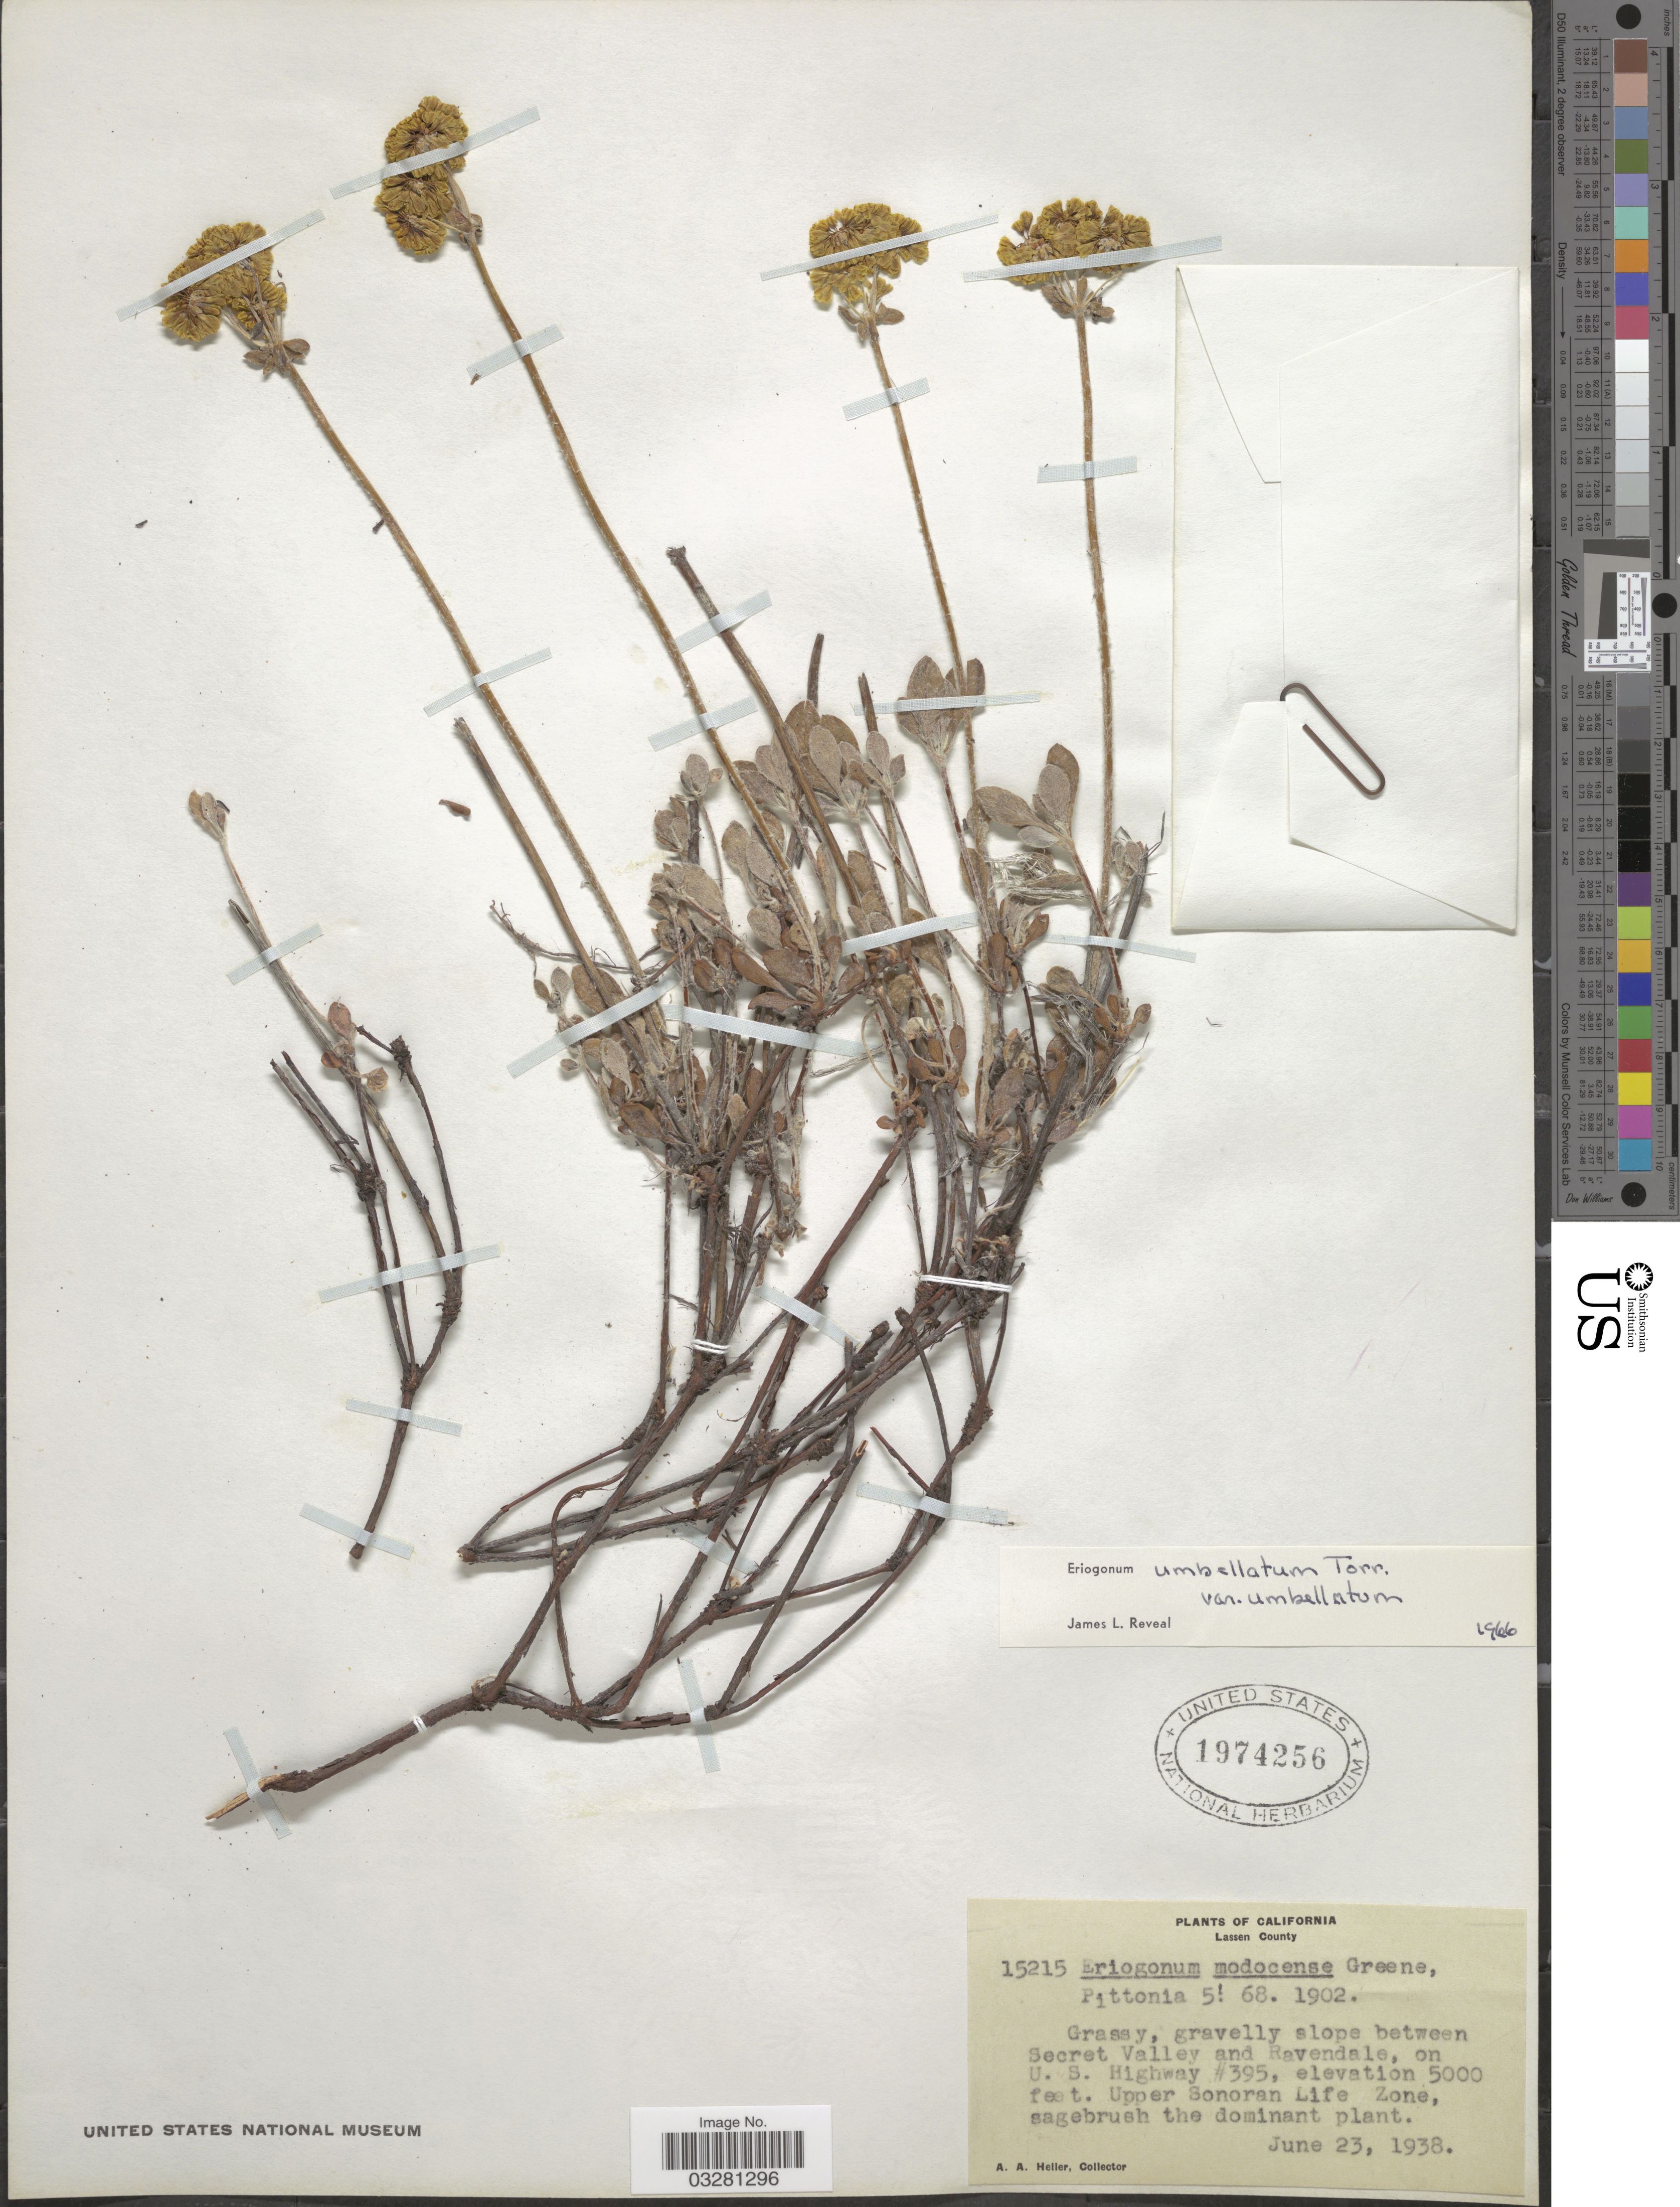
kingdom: Plantae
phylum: Tracheophyta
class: Magnoliopsida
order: Caryophyllales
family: Polygonaceae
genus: Eriogonum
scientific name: Eriogonum umbellatum var. umbellatum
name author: Torr.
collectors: A. A. Heller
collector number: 15215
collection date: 1938-06-23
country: United States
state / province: California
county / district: Lassen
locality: Lassen County.Gravelly slope between Secret Valley and Ravendale, on U. S. Highway #395.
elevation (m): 1524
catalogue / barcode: US 1974256